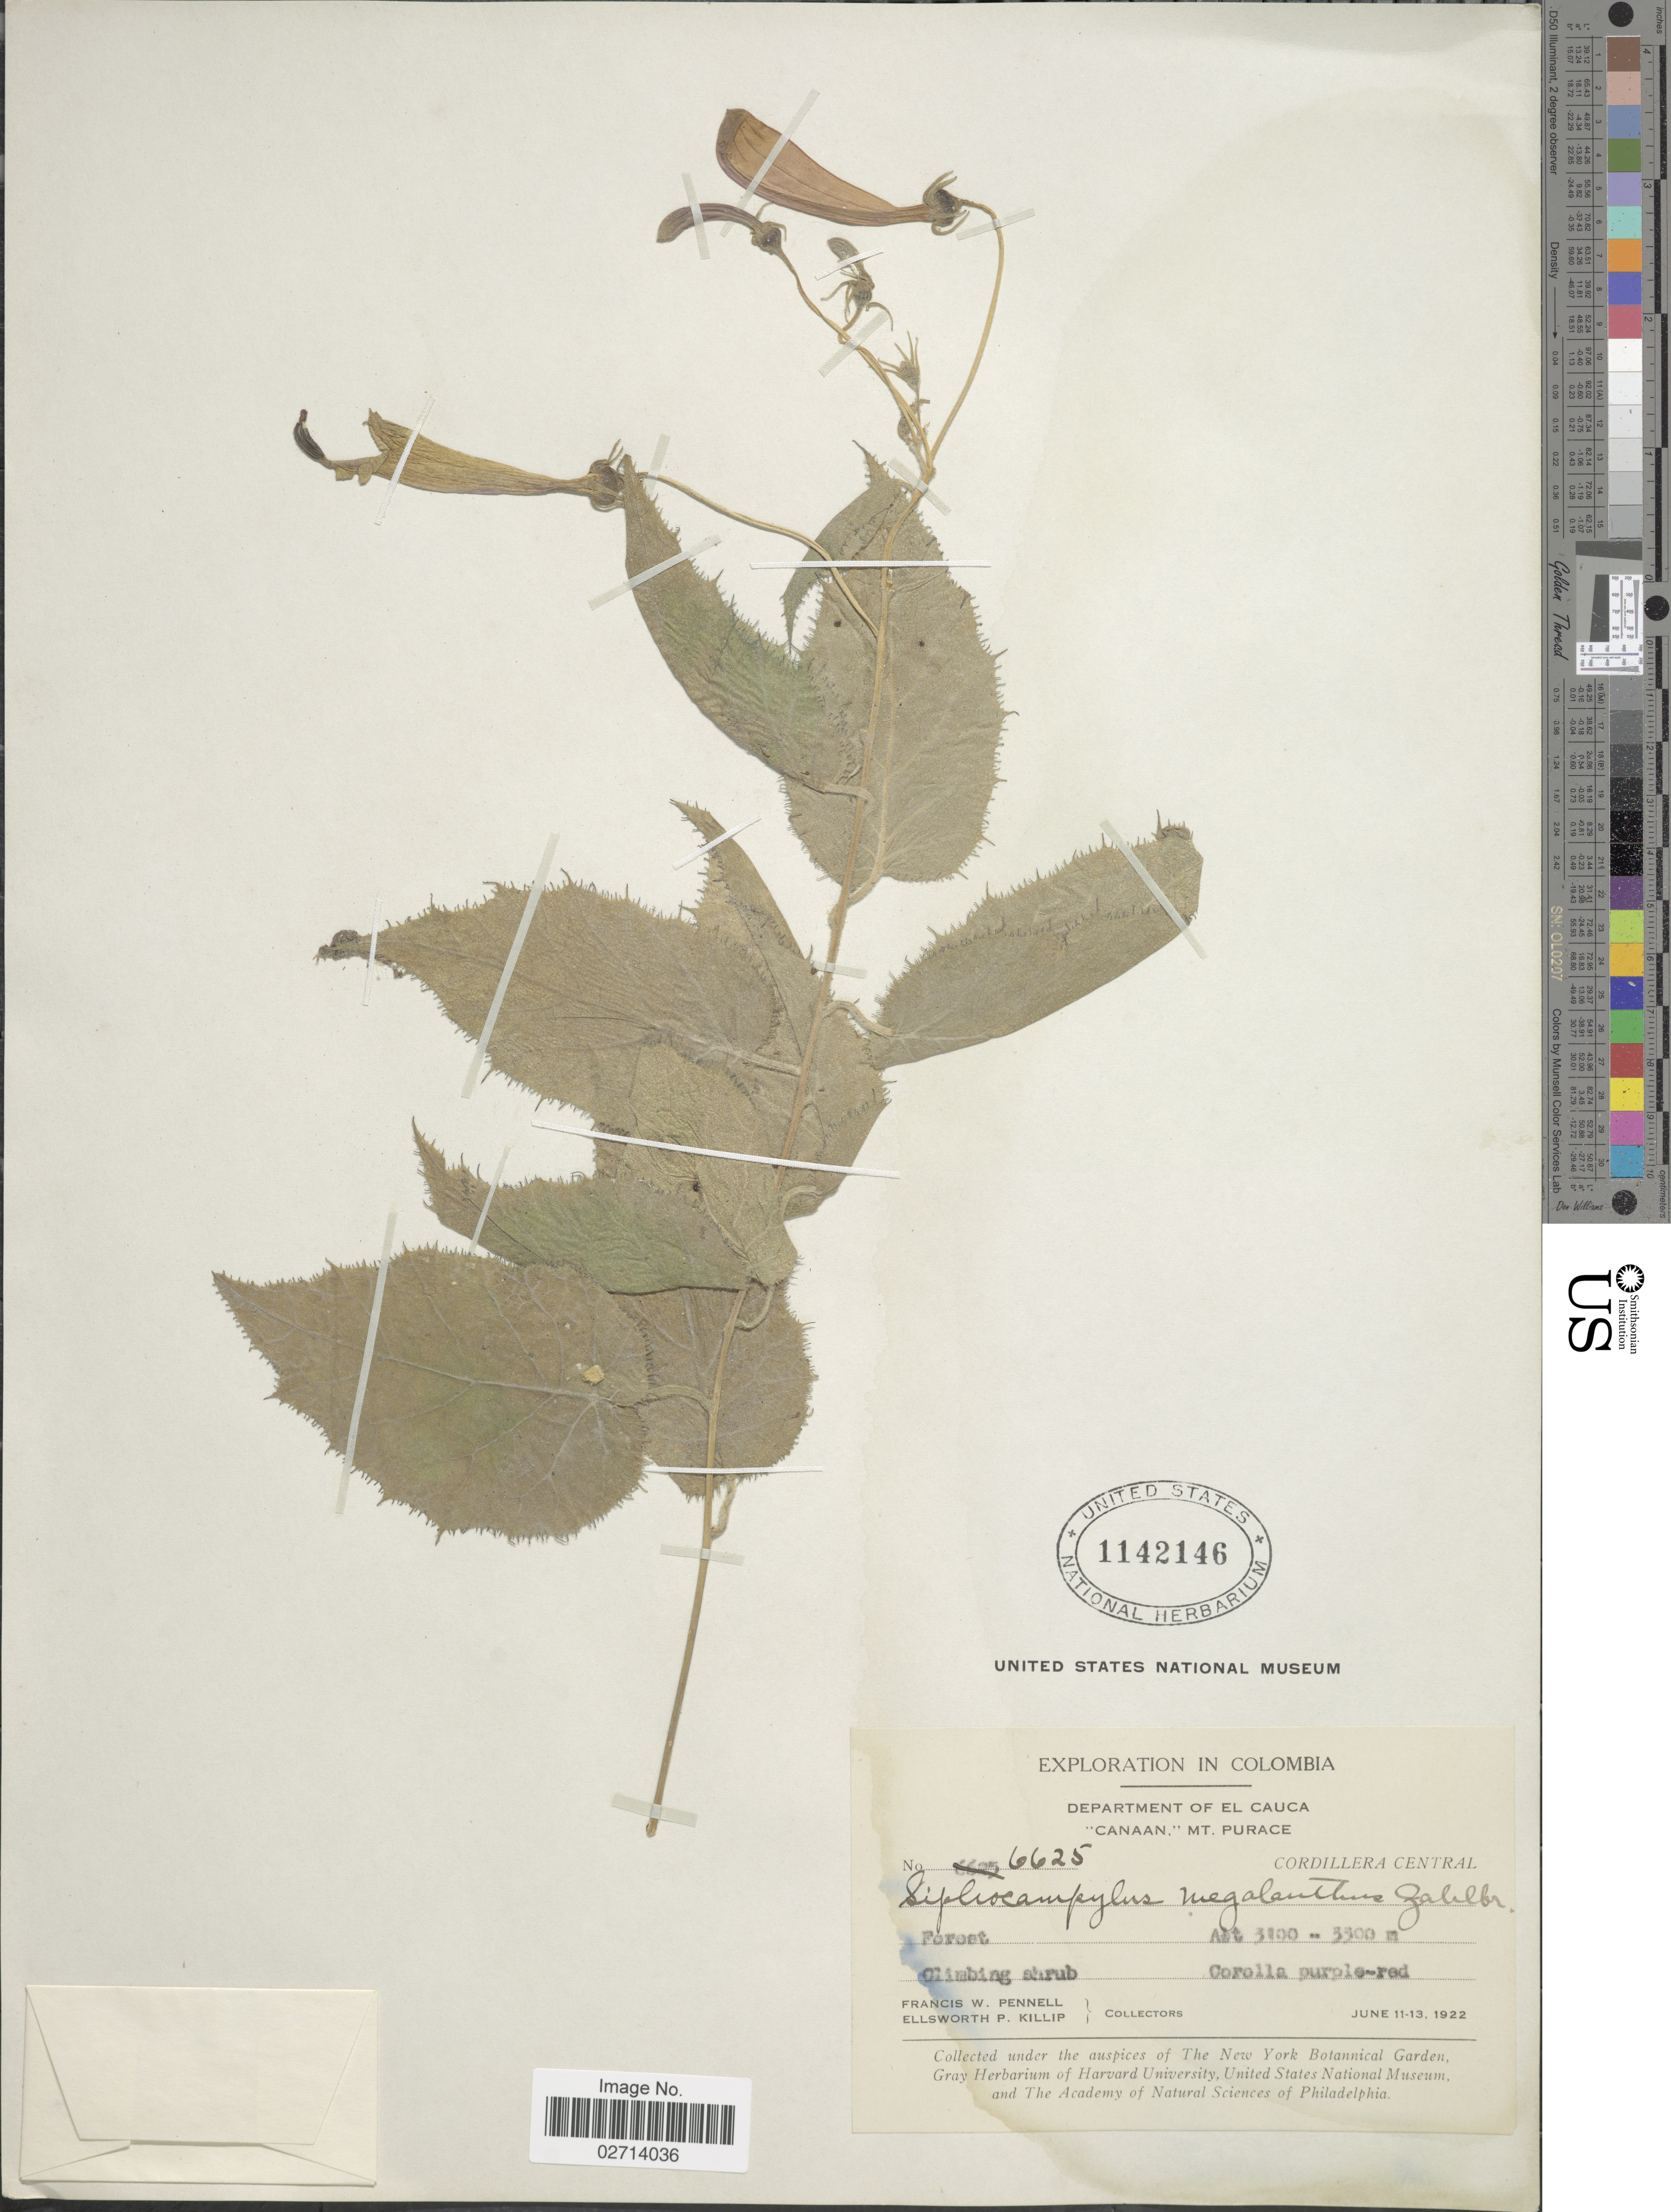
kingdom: Plantae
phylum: Tracheophyta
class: Magnoliopsida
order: Asterales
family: Campanulaceae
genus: Siphocampylus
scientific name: Siphocampylus megalanthus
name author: Zahlbr.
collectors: F. W. Pennell & E. P. Killip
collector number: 6625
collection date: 1922-06-11/1922-06-13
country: Colombia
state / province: Cauca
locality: Canaan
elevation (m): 3100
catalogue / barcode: US 1142146